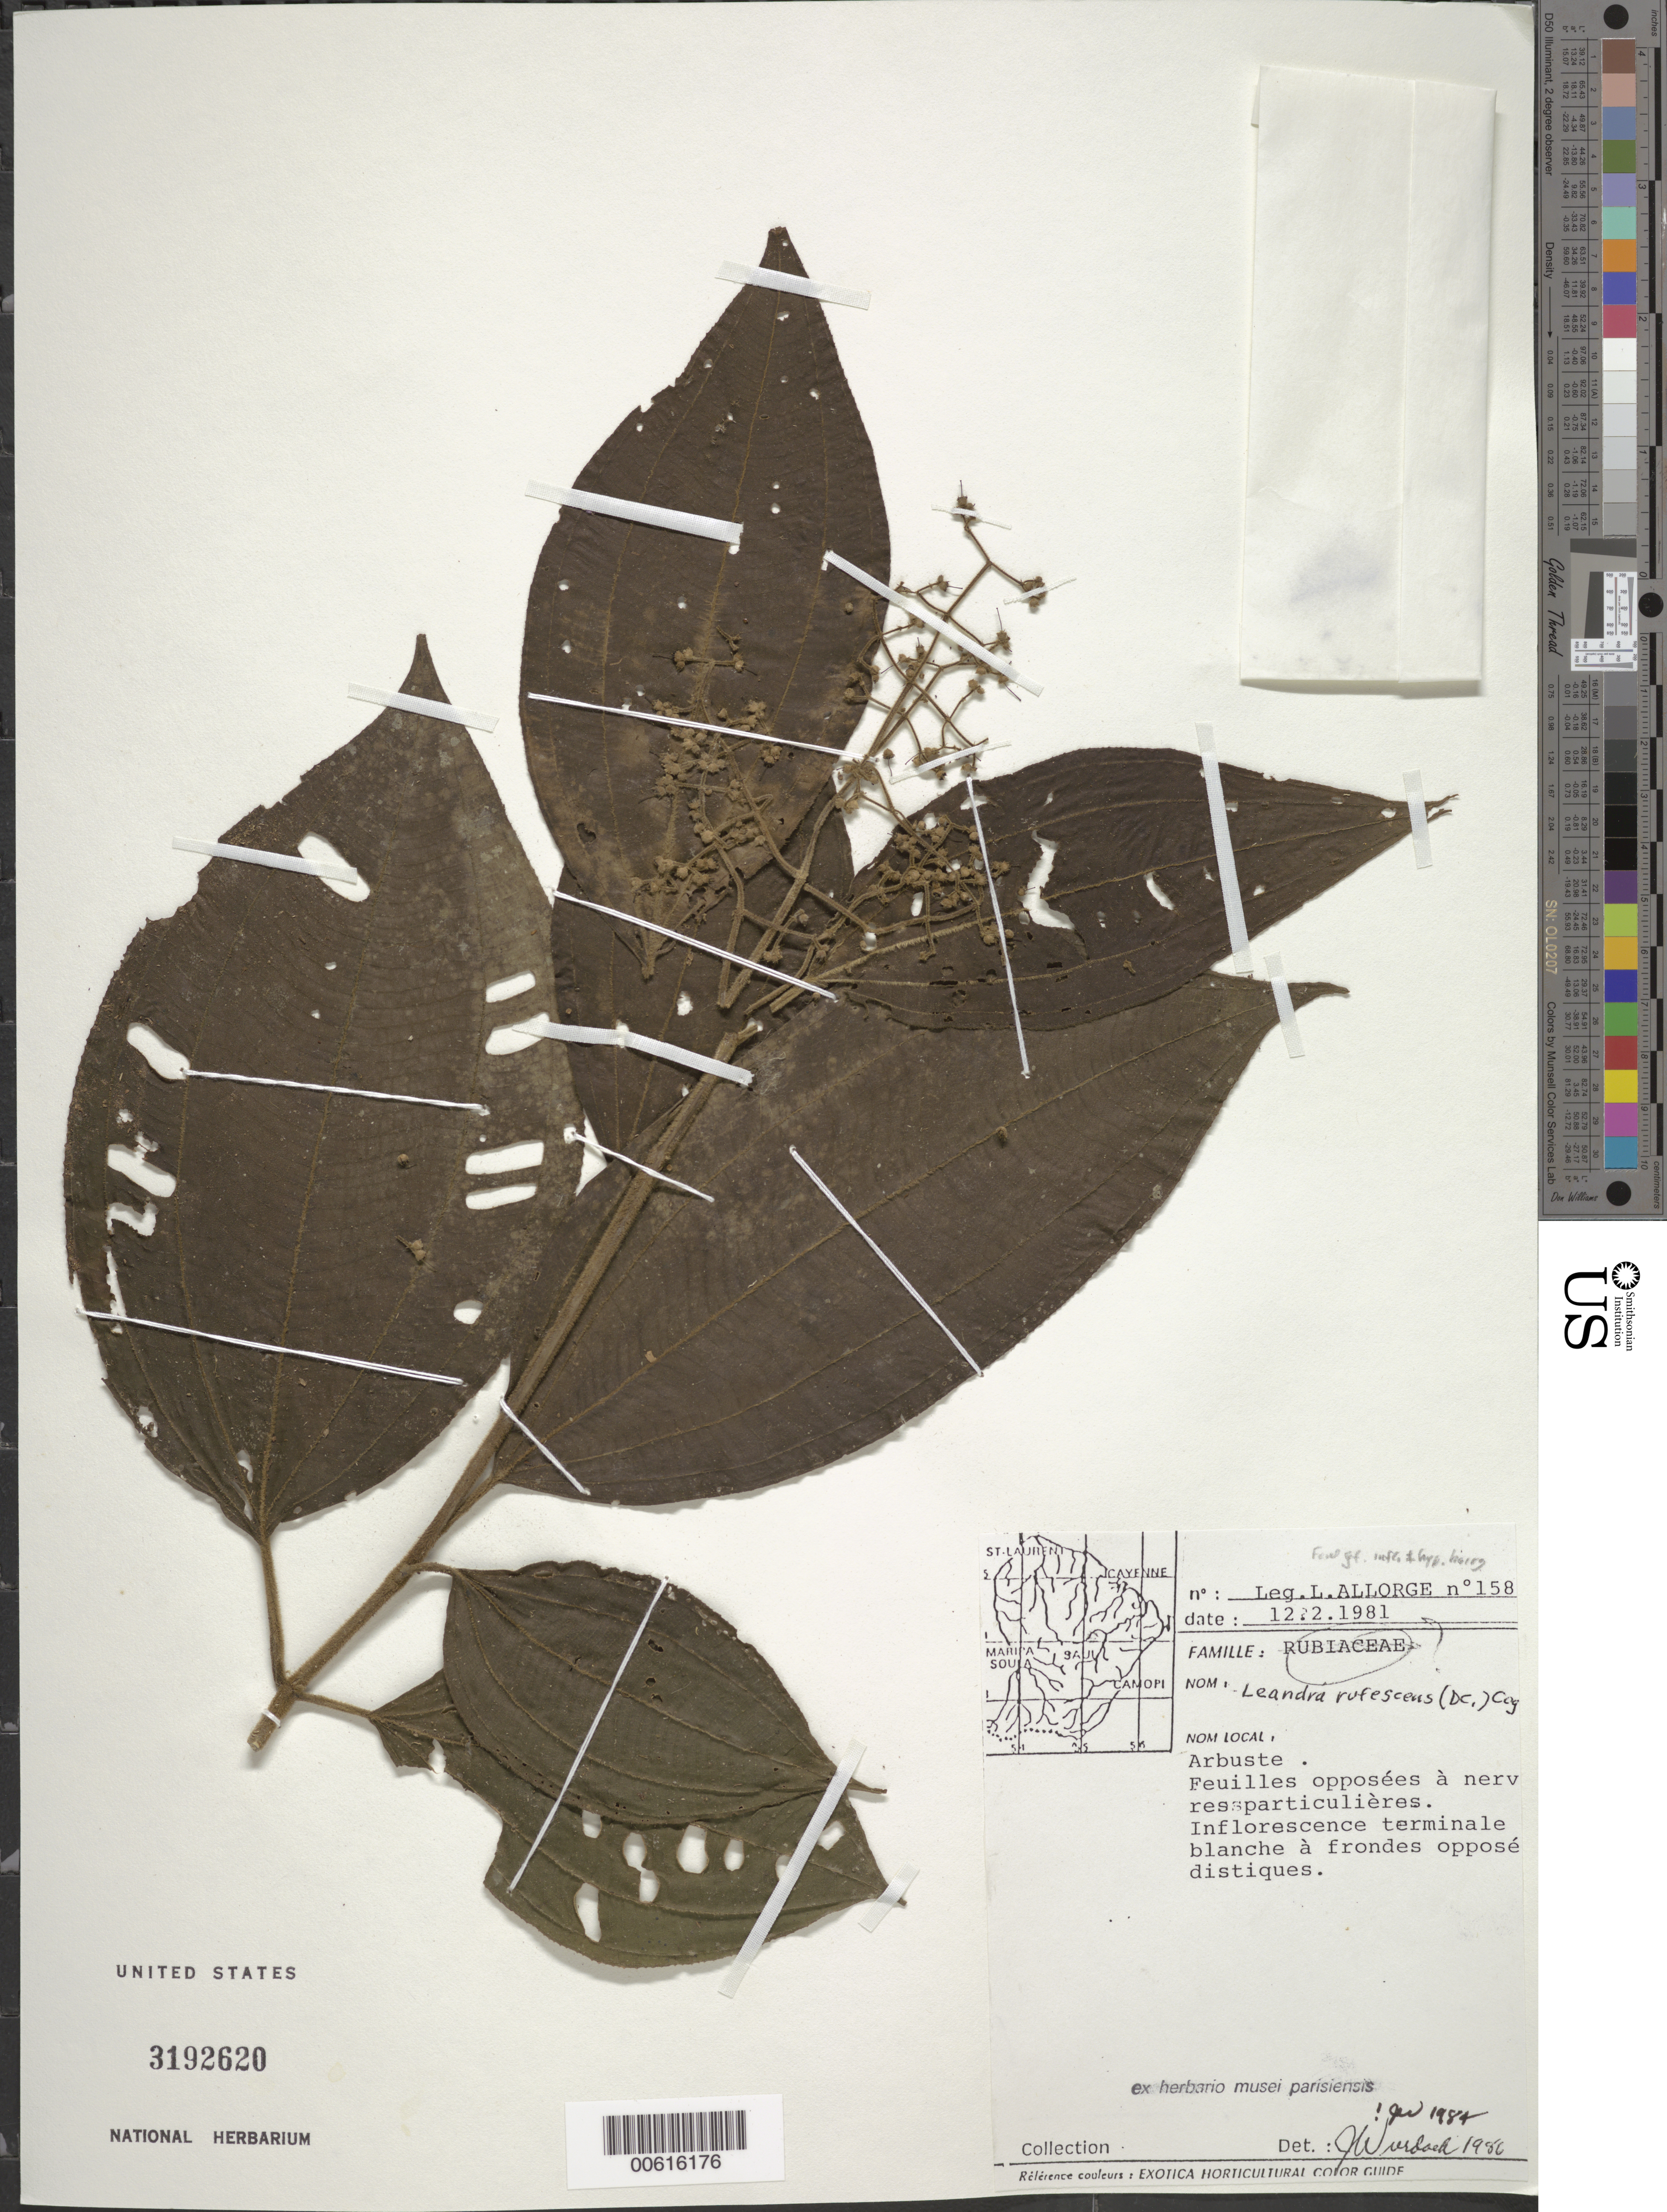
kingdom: Plantae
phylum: Tracheophyta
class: Magnoliopsida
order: Myrtales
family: Melastomataceae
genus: Leandra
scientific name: Leandra rufescens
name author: (DC.) Cogn.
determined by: Wurdack, John J., (US), US (UNITED STATES)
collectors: L. Allorge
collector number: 158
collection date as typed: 12-Feb-81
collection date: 1981-02-12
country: French Guiana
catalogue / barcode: US 3192620